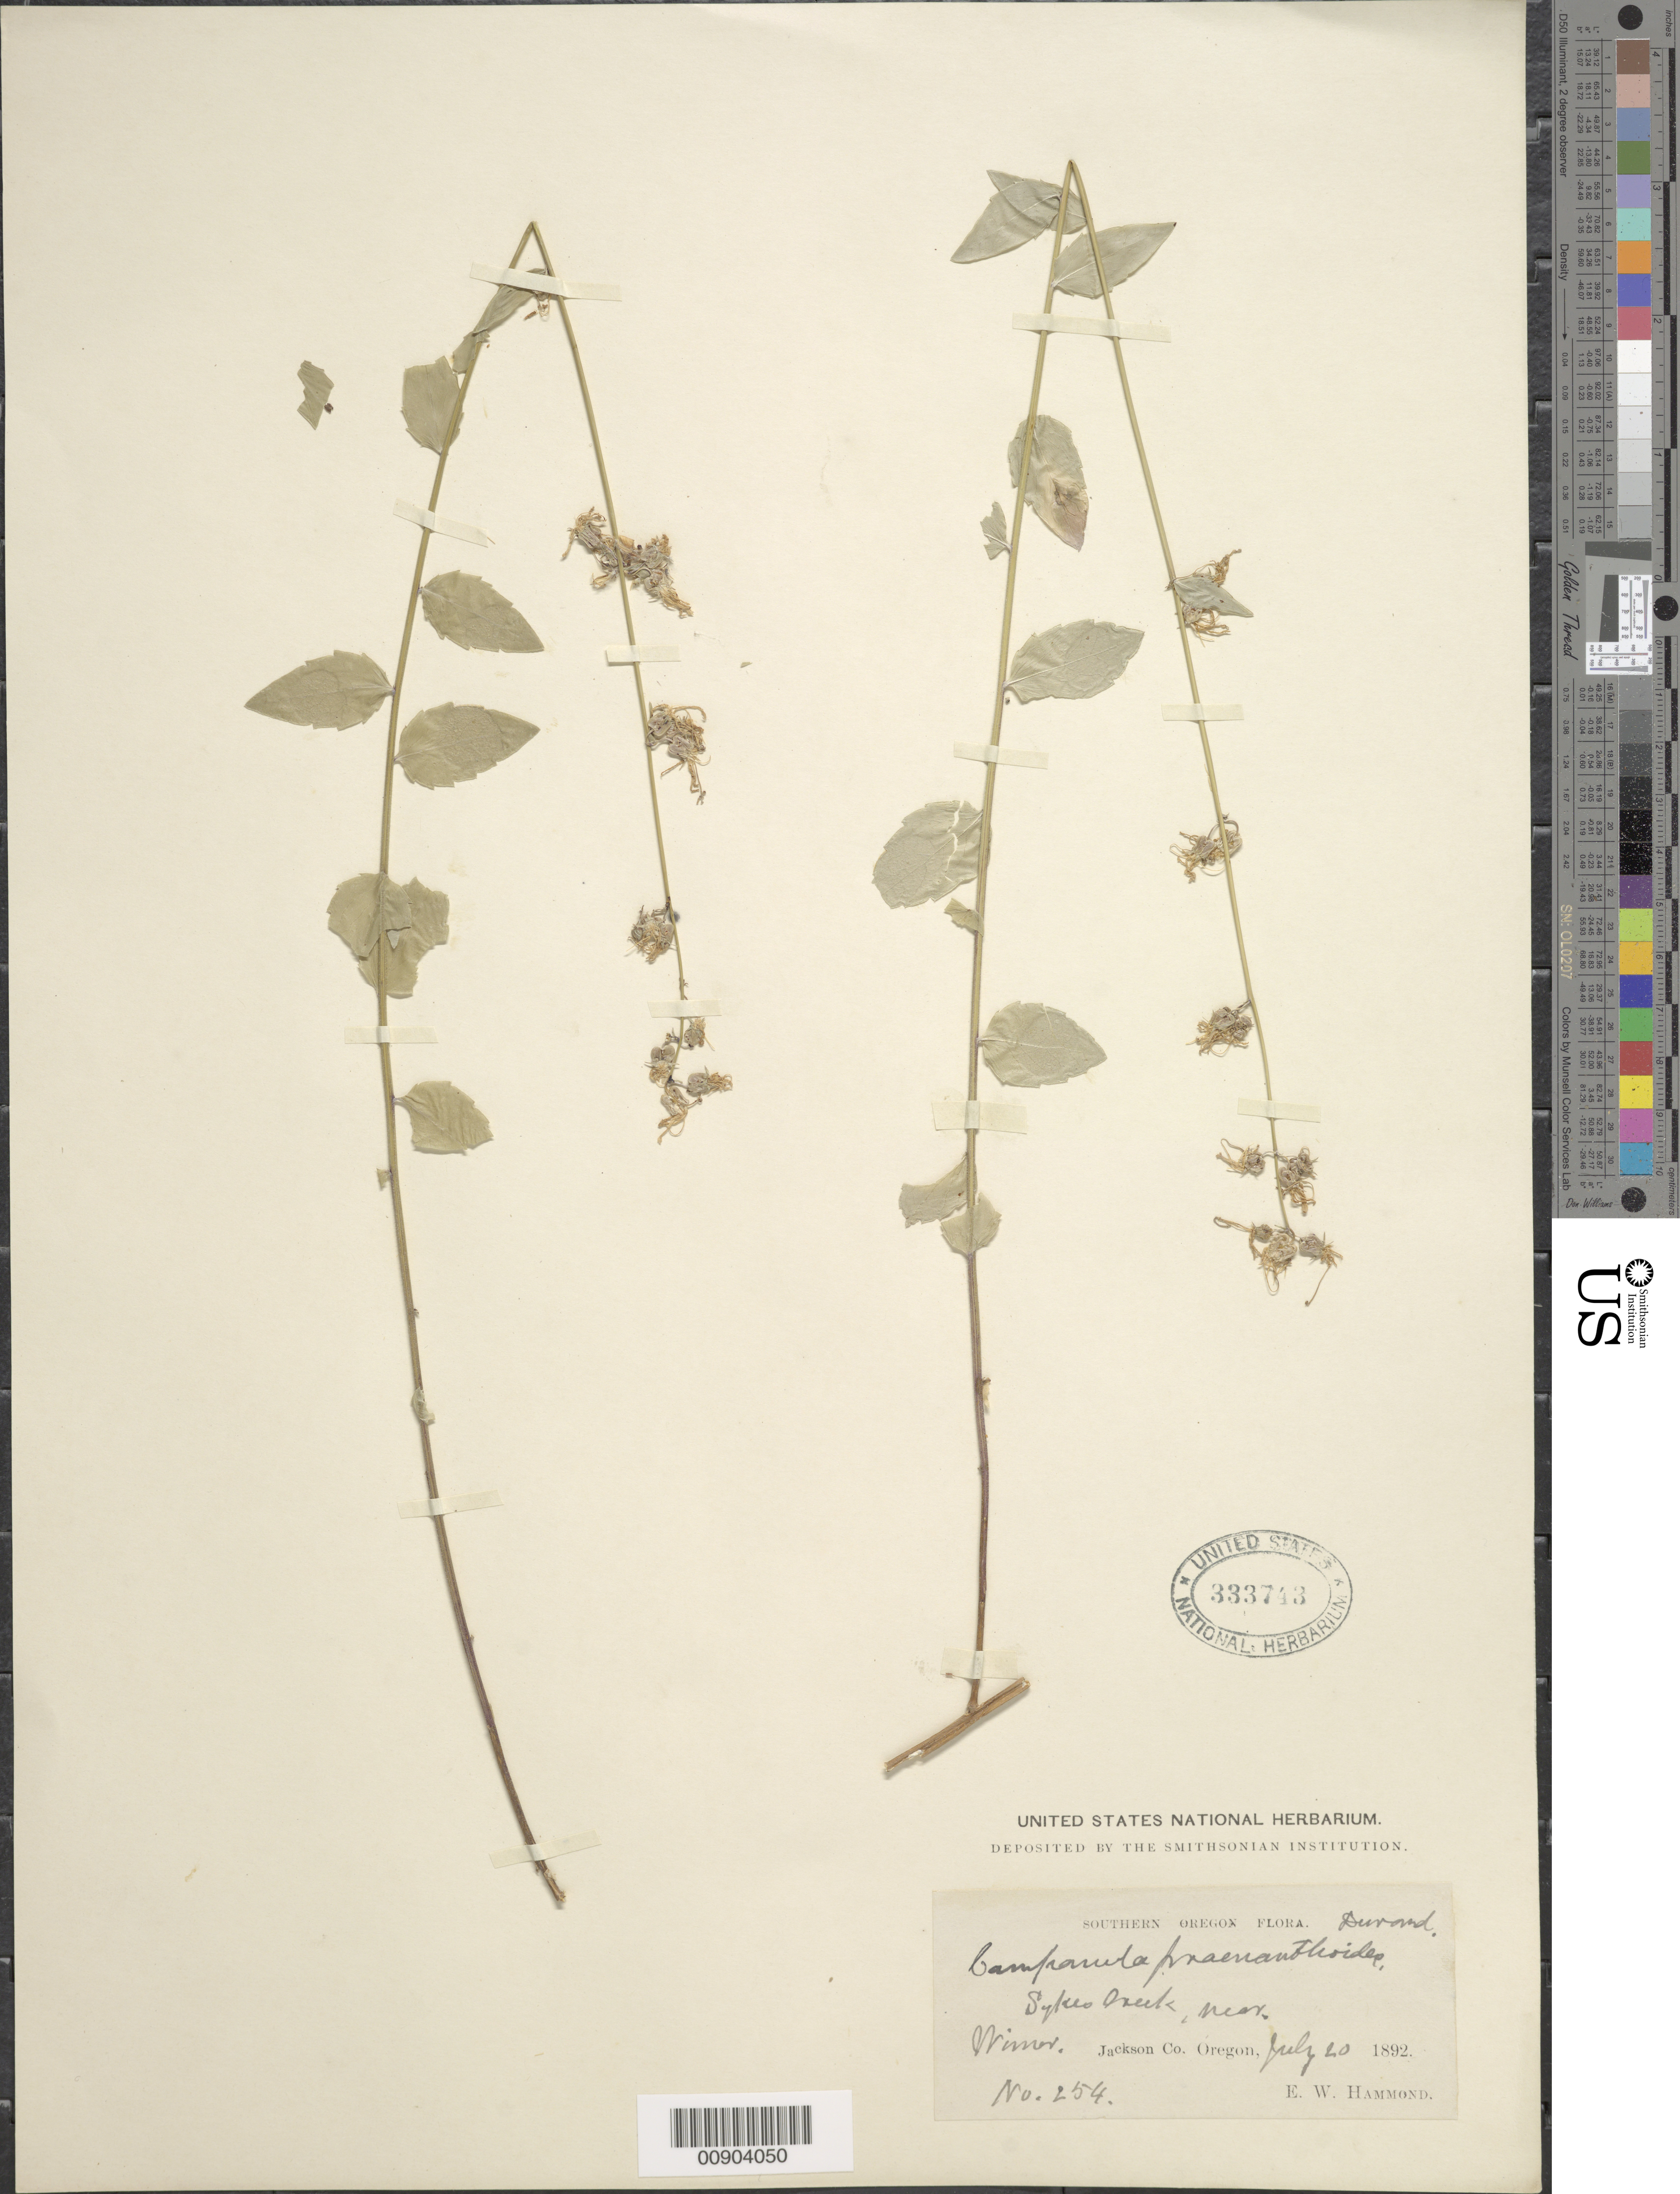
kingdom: Plantae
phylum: Tracheophyta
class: Magnoliopsida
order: Asterales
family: Campanulaceae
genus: Campanula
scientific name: Campanula prenanthoides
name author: Durand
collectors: E. Hammond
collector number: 254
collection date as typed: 20 Jul 1892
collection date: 1892-07-20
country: United States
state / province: Oregon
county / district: Jackson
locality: Sykes Creek, near Wimer.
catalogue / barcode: US 333743